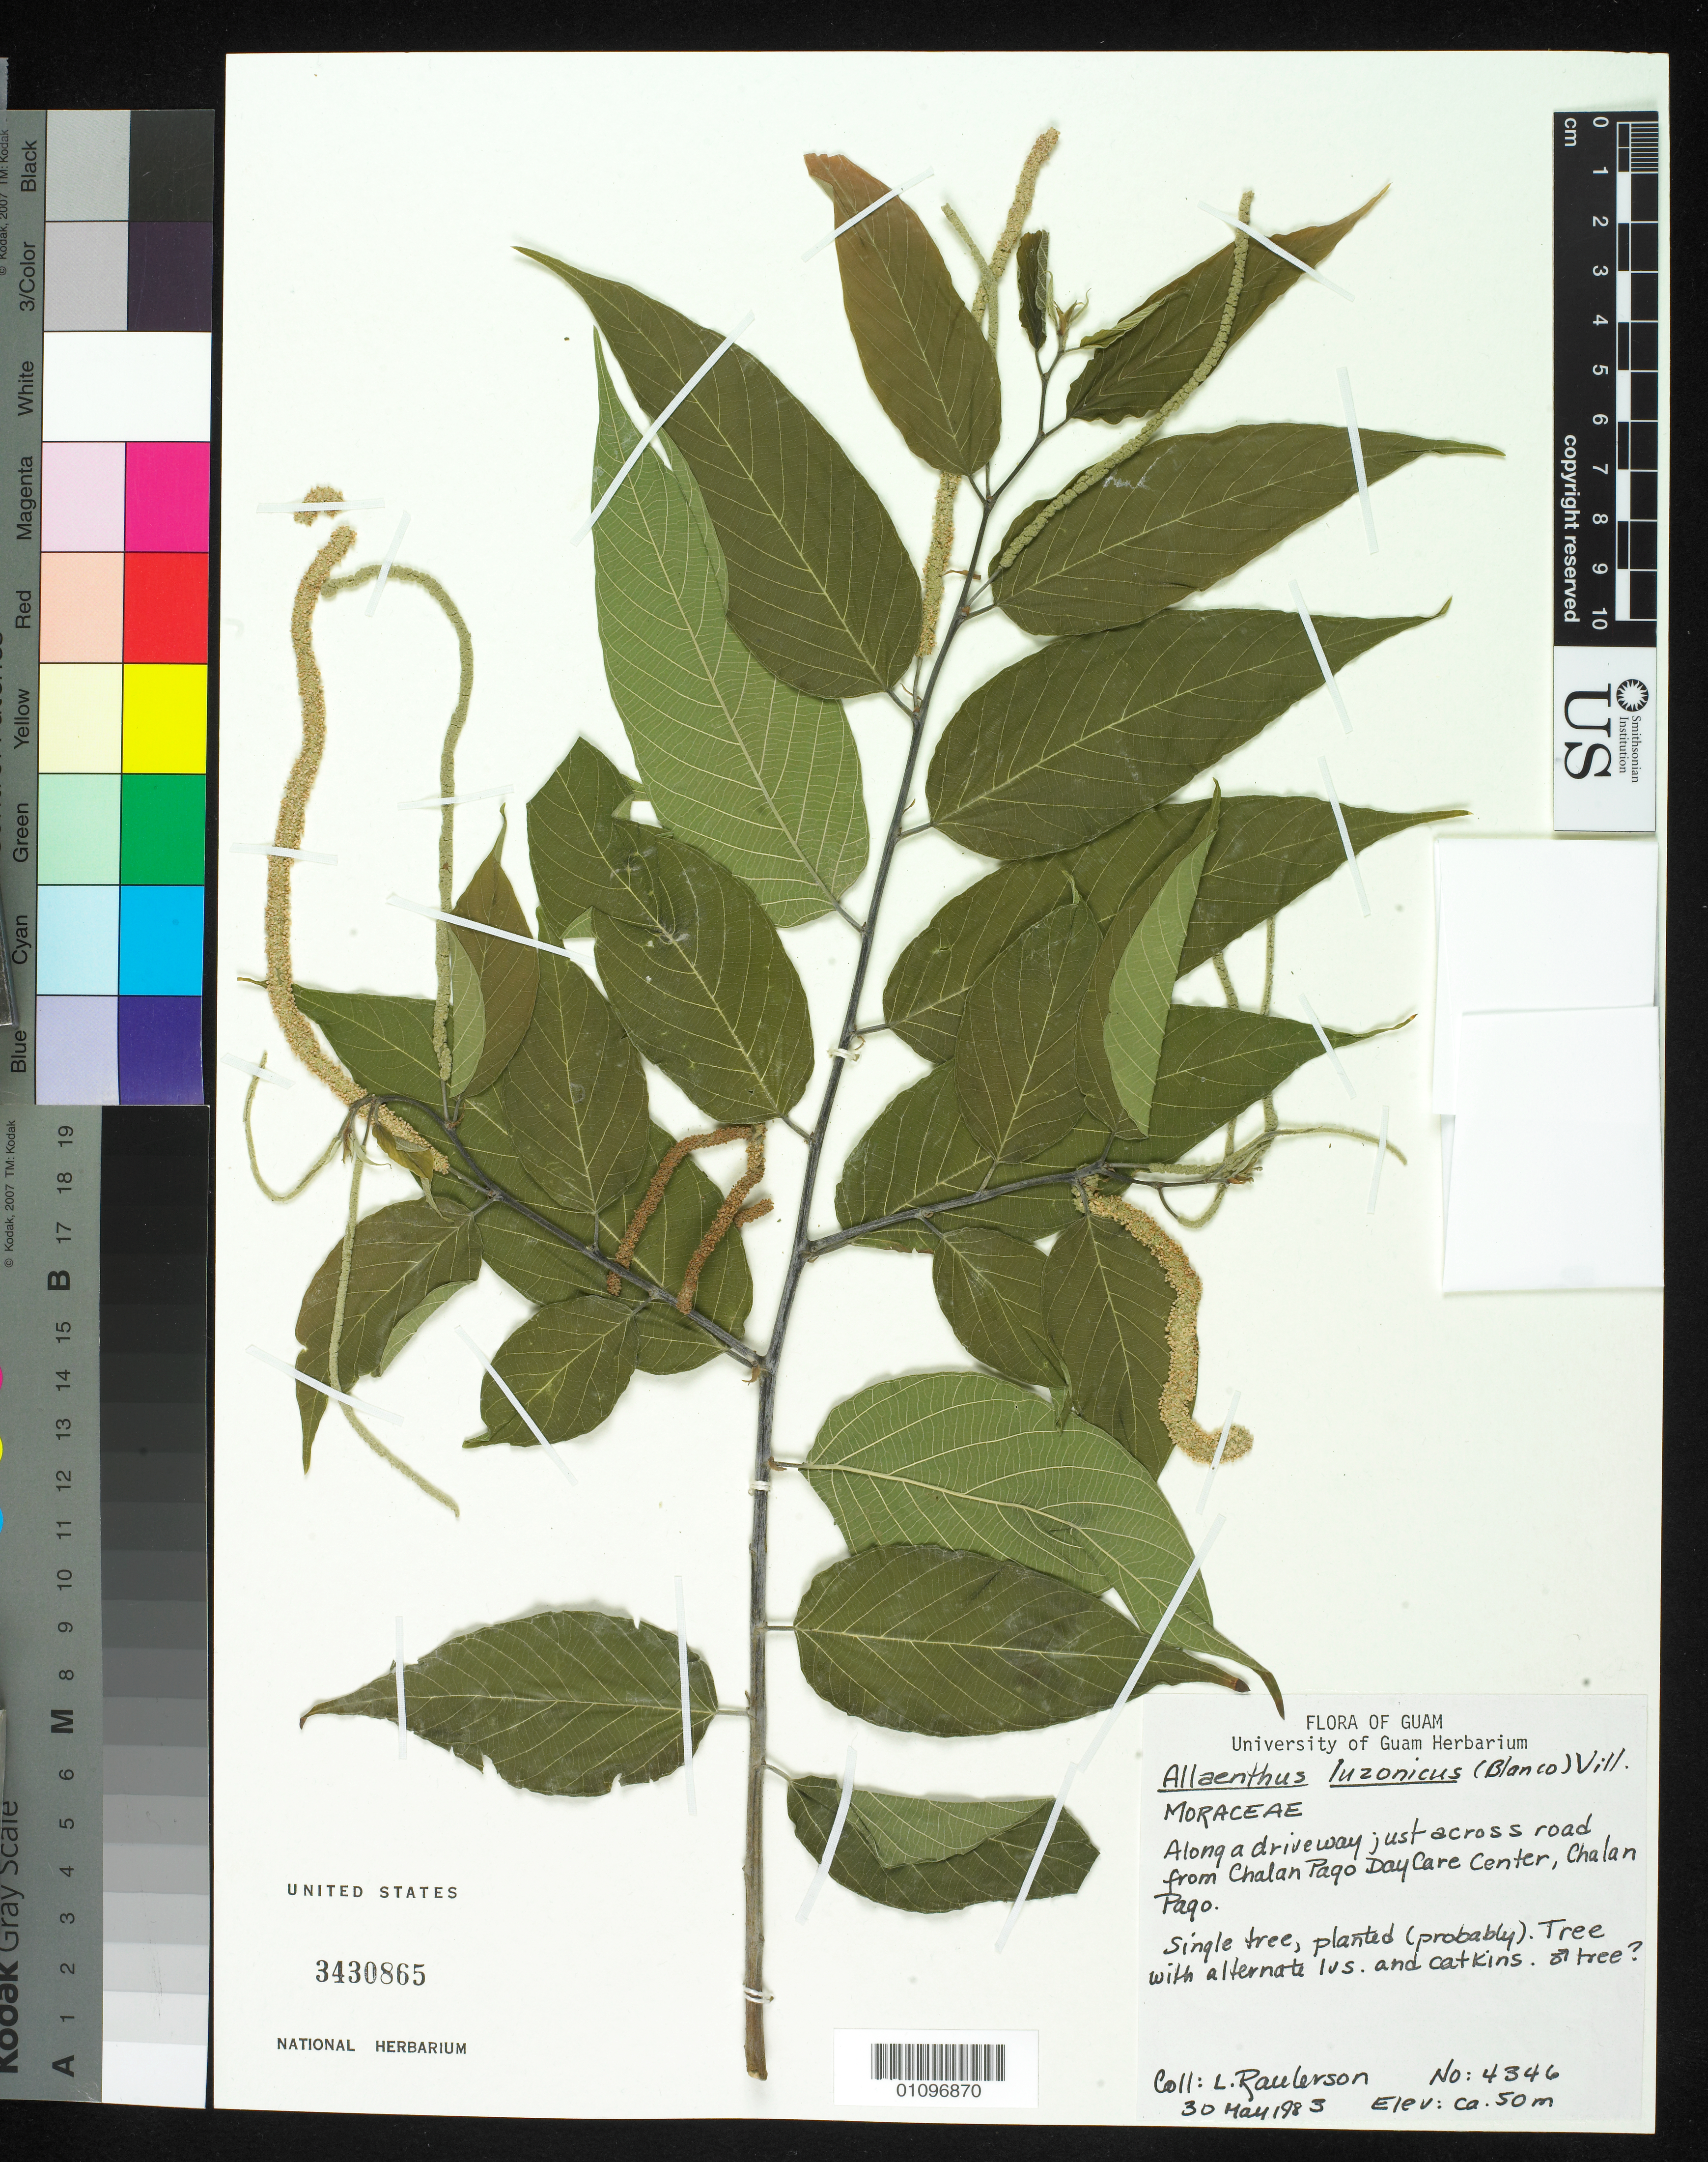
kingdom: Plantae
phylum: Tracheophyta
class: Magnoliopsida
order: Rosales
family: Moraceae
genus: Allaeanthus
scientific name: Allaeanthus luzonicus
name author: Fern.-Vill.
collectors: L. Raulerson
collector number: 4346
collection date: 1983-05-30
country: Guam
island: Guam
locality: Along a driveway just across road from Chalan Pago Daycare Center, Chalan Pago.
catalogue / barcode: US 3430865